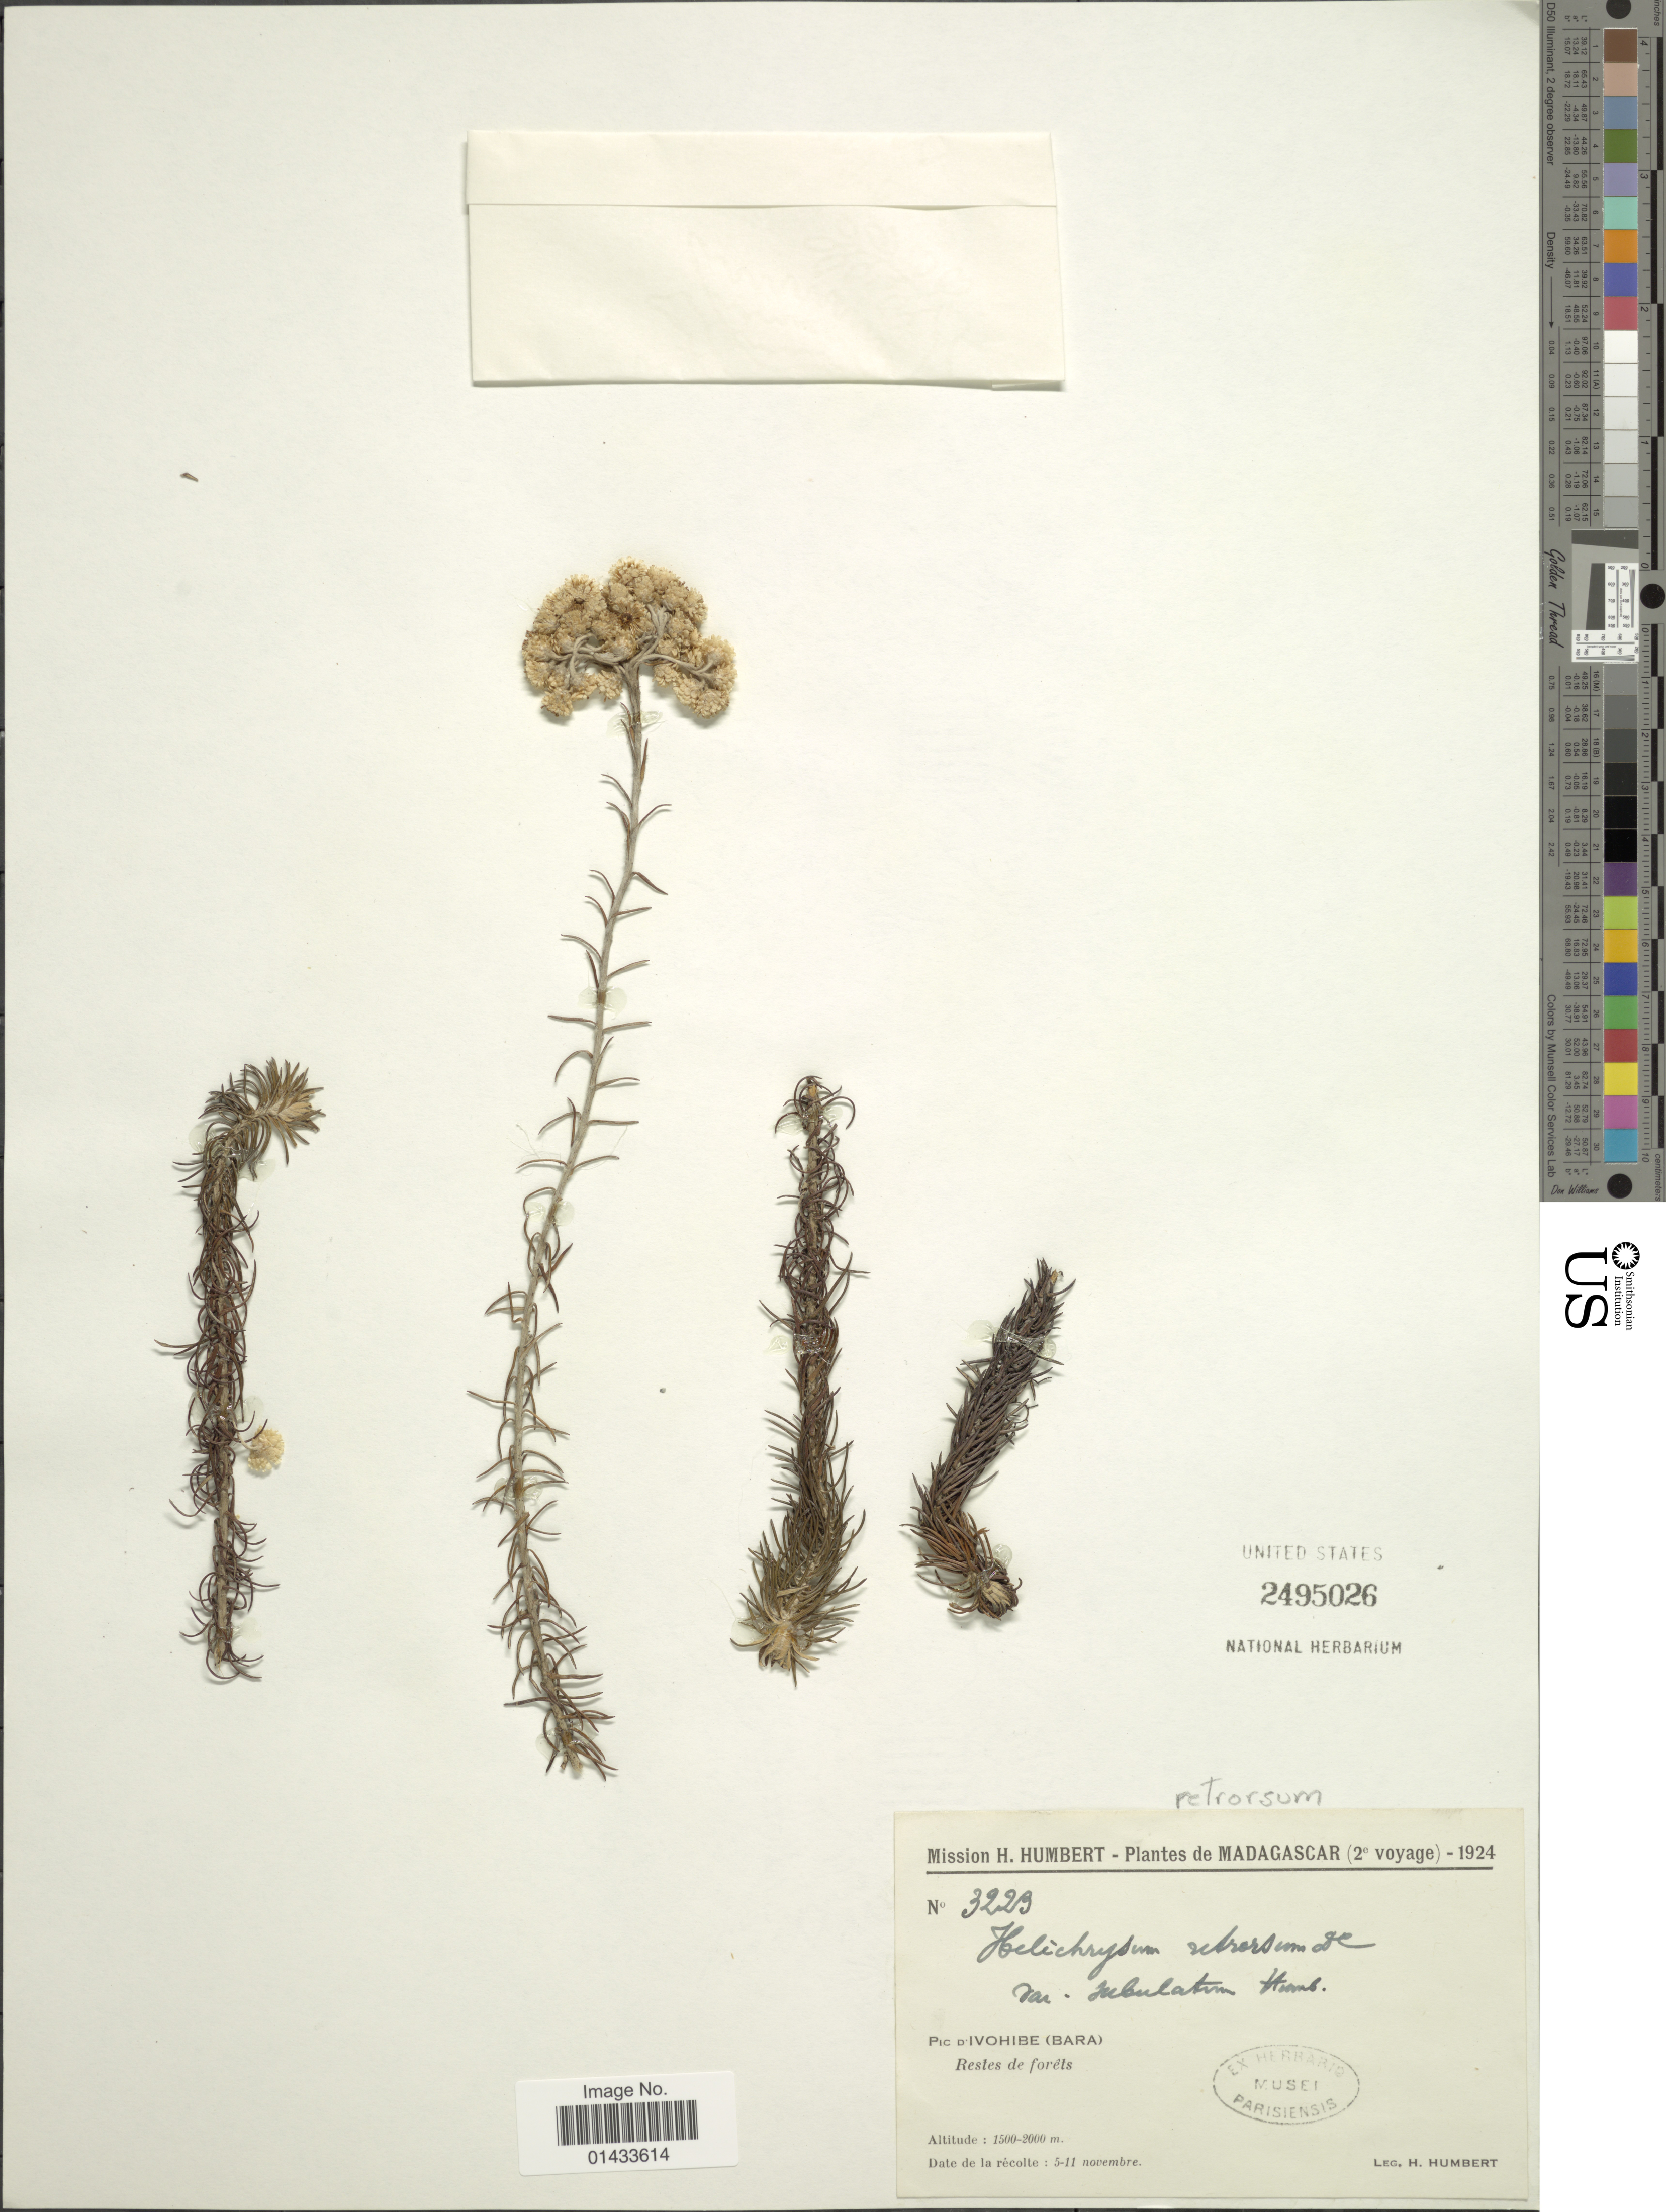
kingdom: Plantae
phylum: Tracheophyta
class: Magnoliopsida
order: Asterales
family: Asteraceae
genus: Helichrysum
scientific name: Helichrysum retrorsum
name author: DC.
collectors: H. Humbert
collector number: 3229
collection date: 1924-11-05/1924-11-11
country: Madagascar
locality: Pic d' Ivohibe (Bara) Resles de forets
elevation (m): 1500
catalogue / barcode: US 2495026